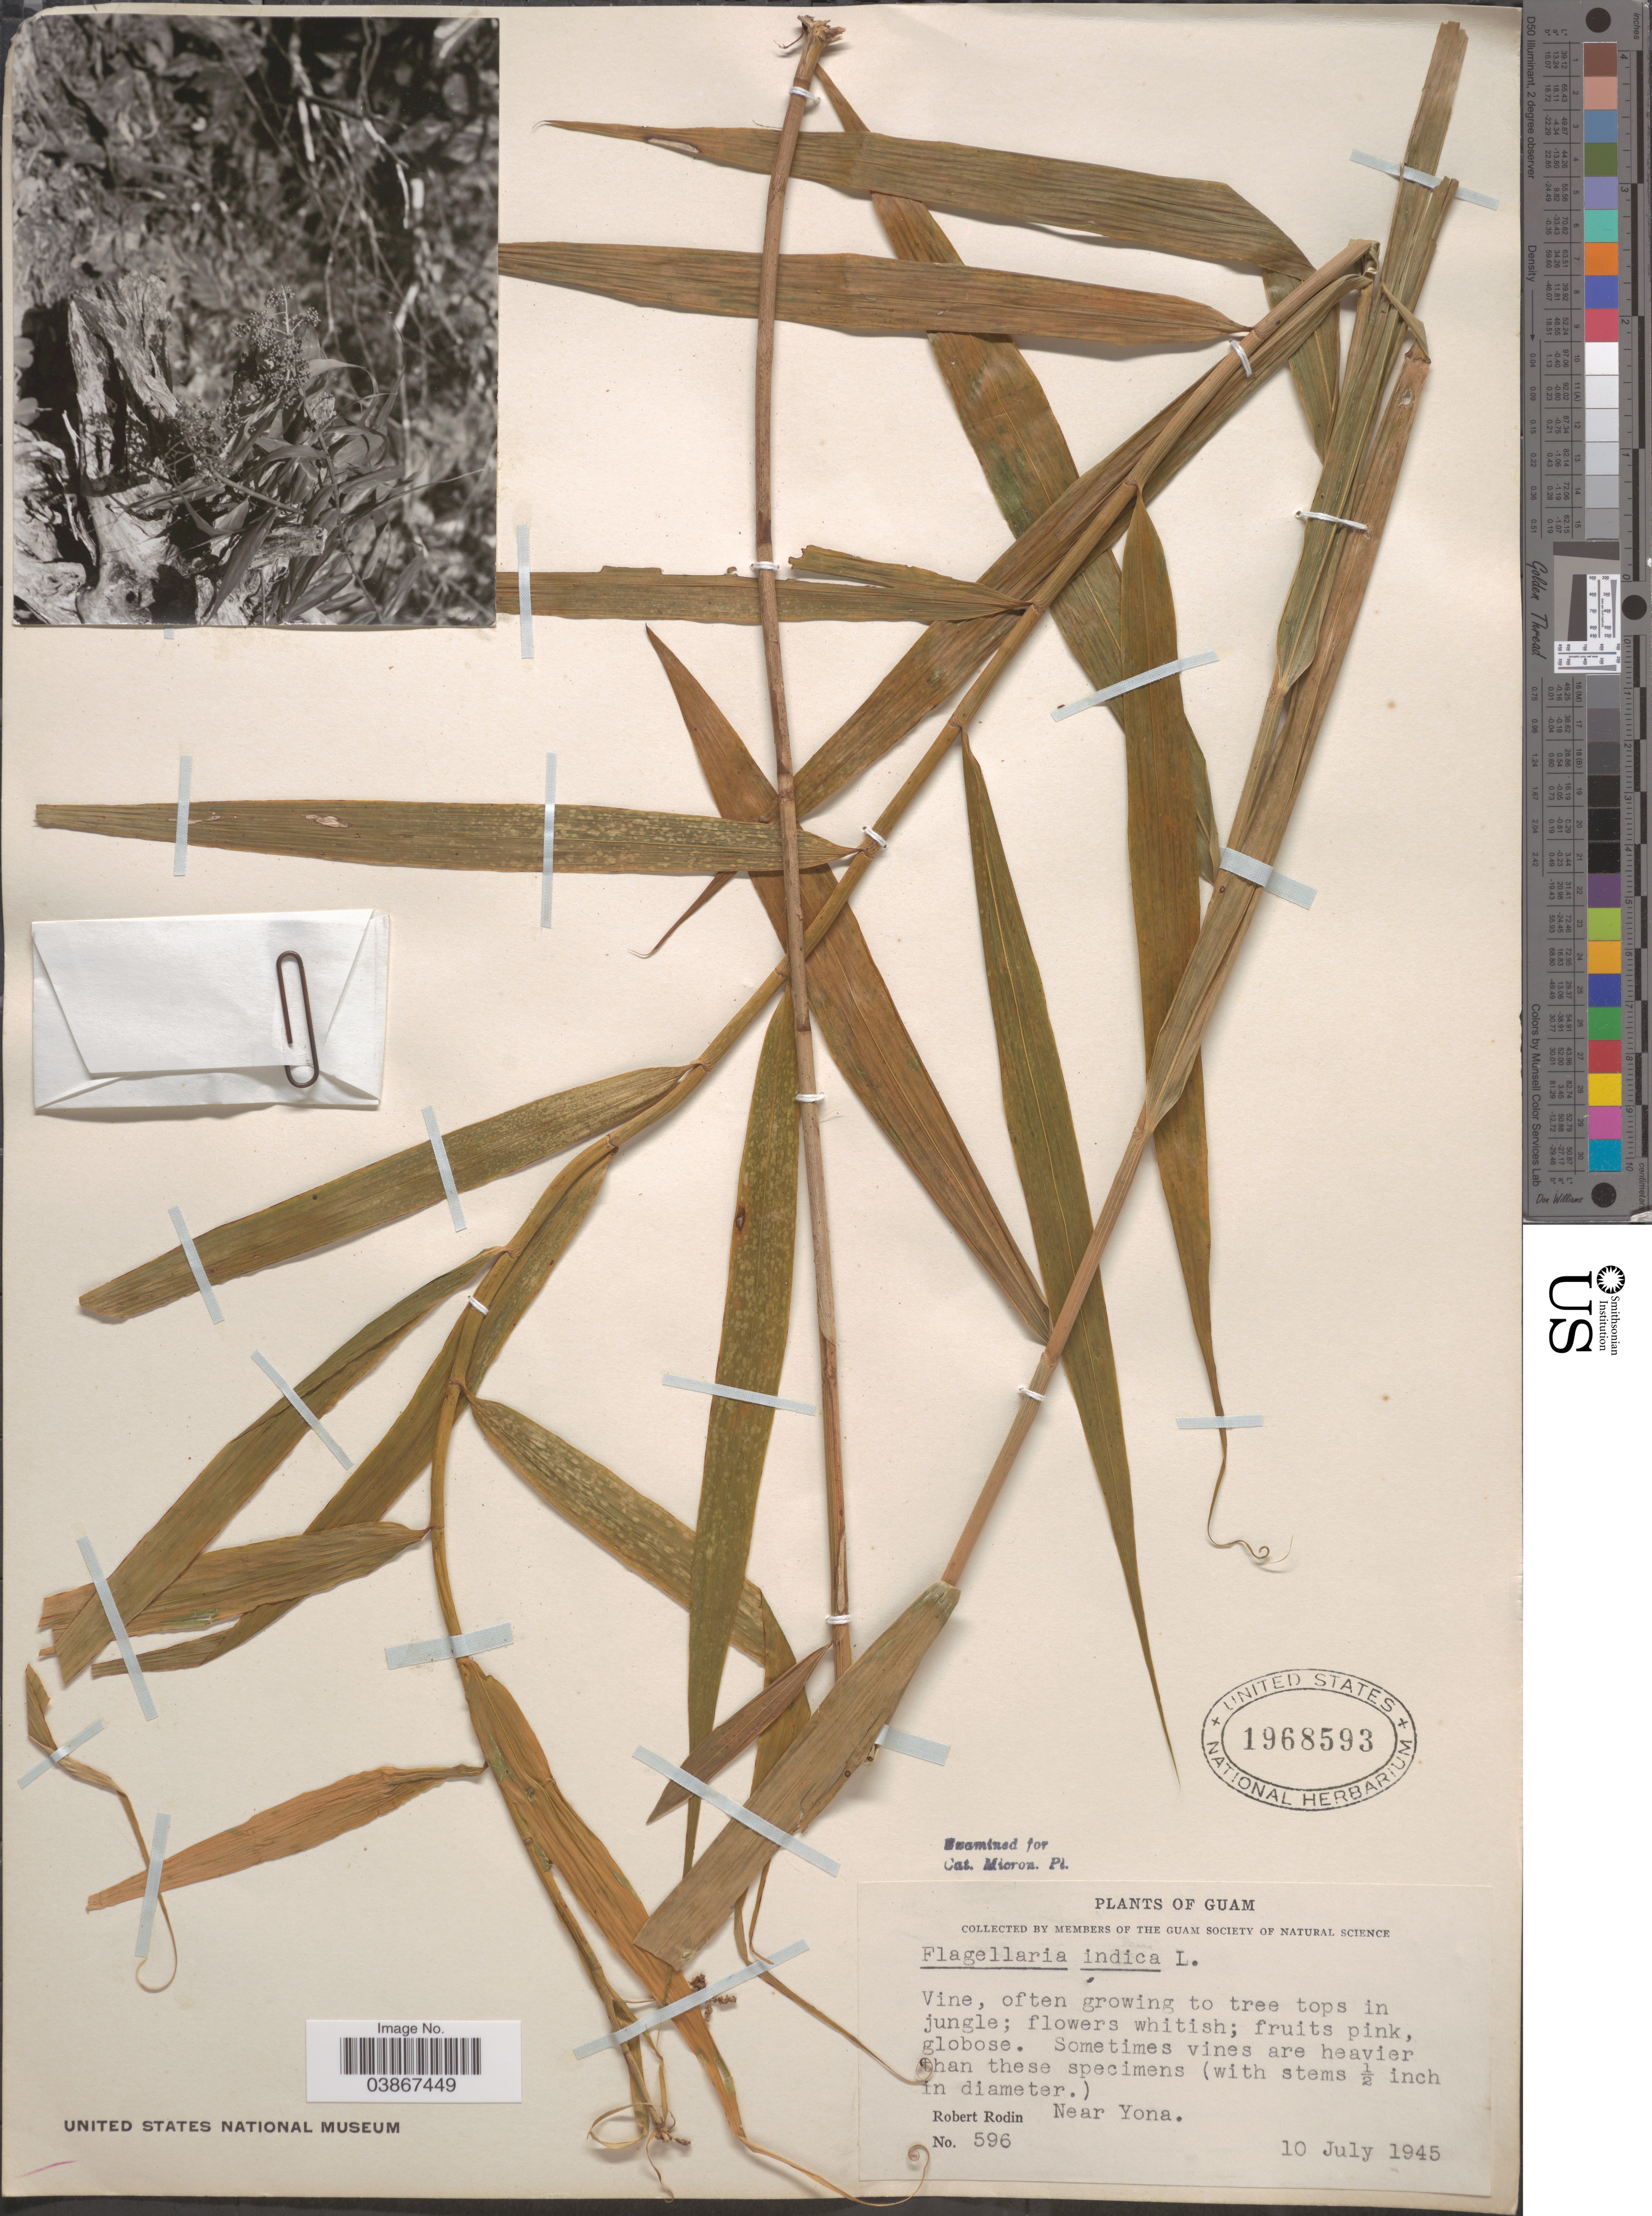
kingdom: Plantae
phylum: Tracheophyta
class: Liliopsida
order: Poales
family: Flagellariaceae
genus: Flagellaria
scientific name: Flagellaria indica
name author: L.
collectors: R. Rodin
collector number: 596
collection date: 1945-07-10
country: Guam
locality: Near Yona.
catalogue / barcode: US 1968593